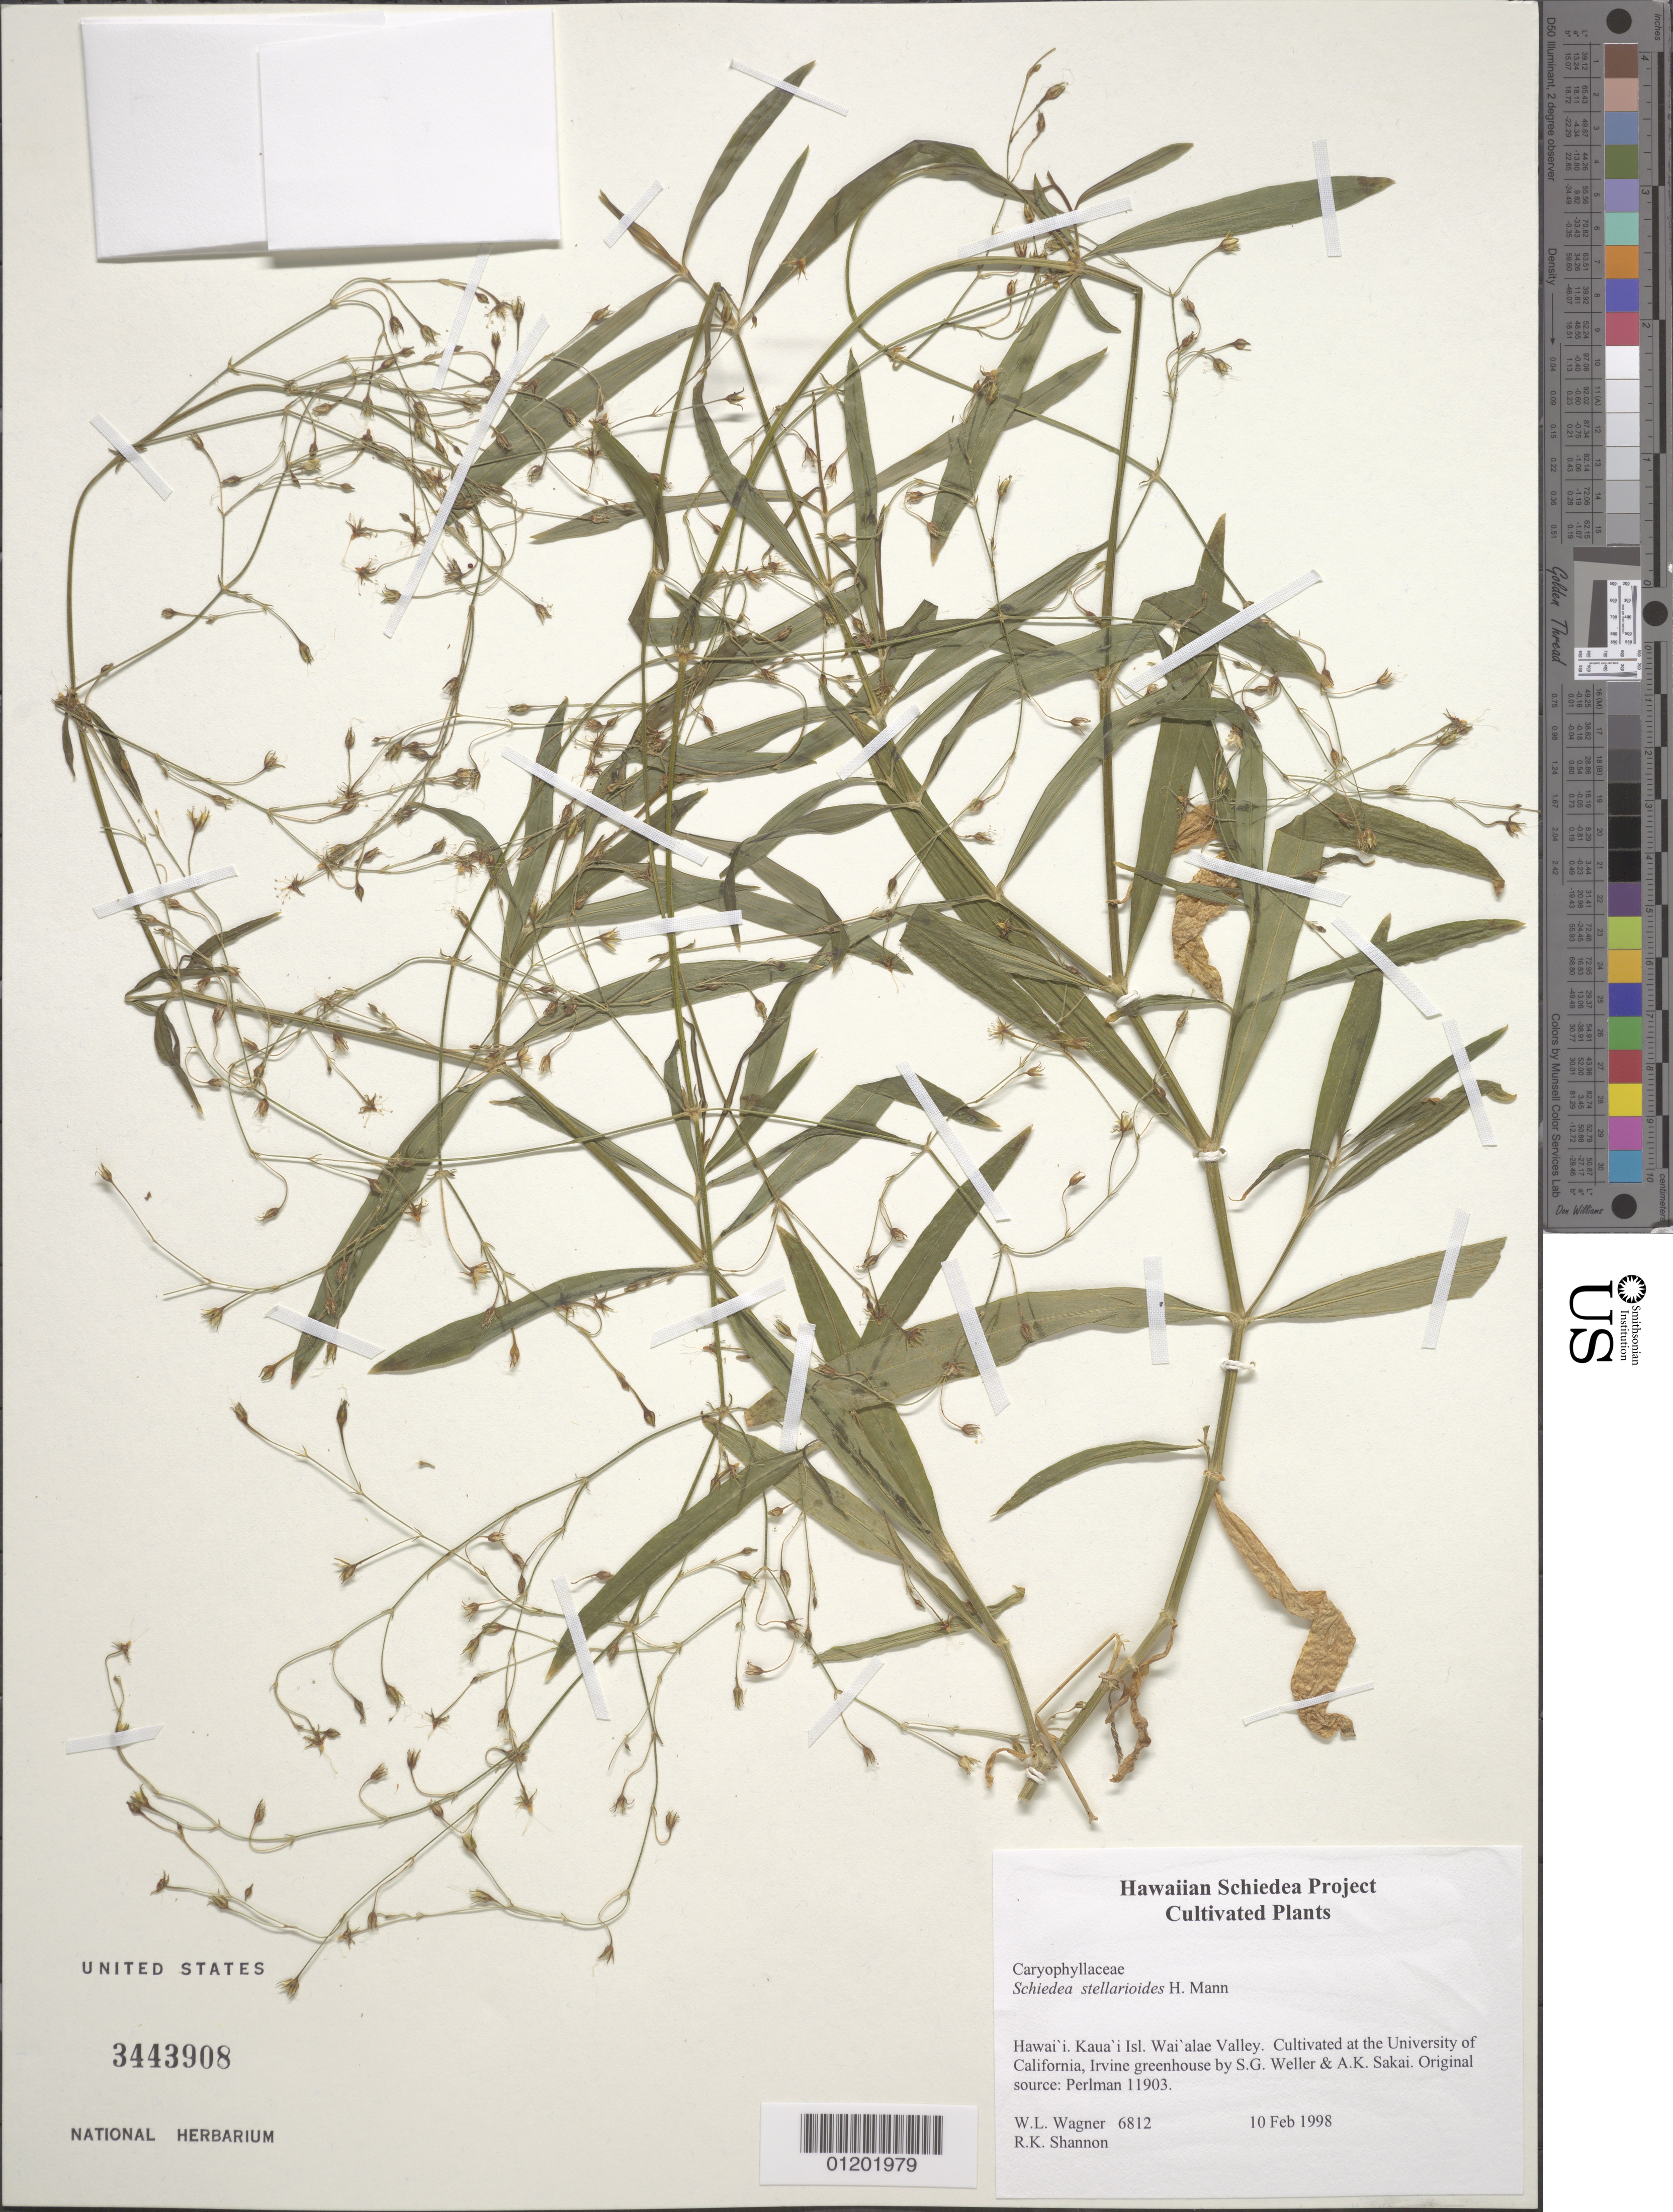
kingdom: Plantae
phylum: Tracheophyta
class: Magnoliopsida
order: Caryophyllales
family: Caryophyllaceae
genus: Schiedea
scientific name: Schiedea stellarioides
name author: H. Mann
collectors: W. L. Wagner & R. Shannon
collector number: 6812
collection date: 1998-02-10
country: United States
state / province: California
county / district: Orange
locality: University of California, Irvine greenhouse.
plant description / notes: Cultivated at the University of California, Irvine greenhouse by S.G. Weller & A.K. Sakai. Original source: Perlman 11903.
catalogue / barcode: US 3443908